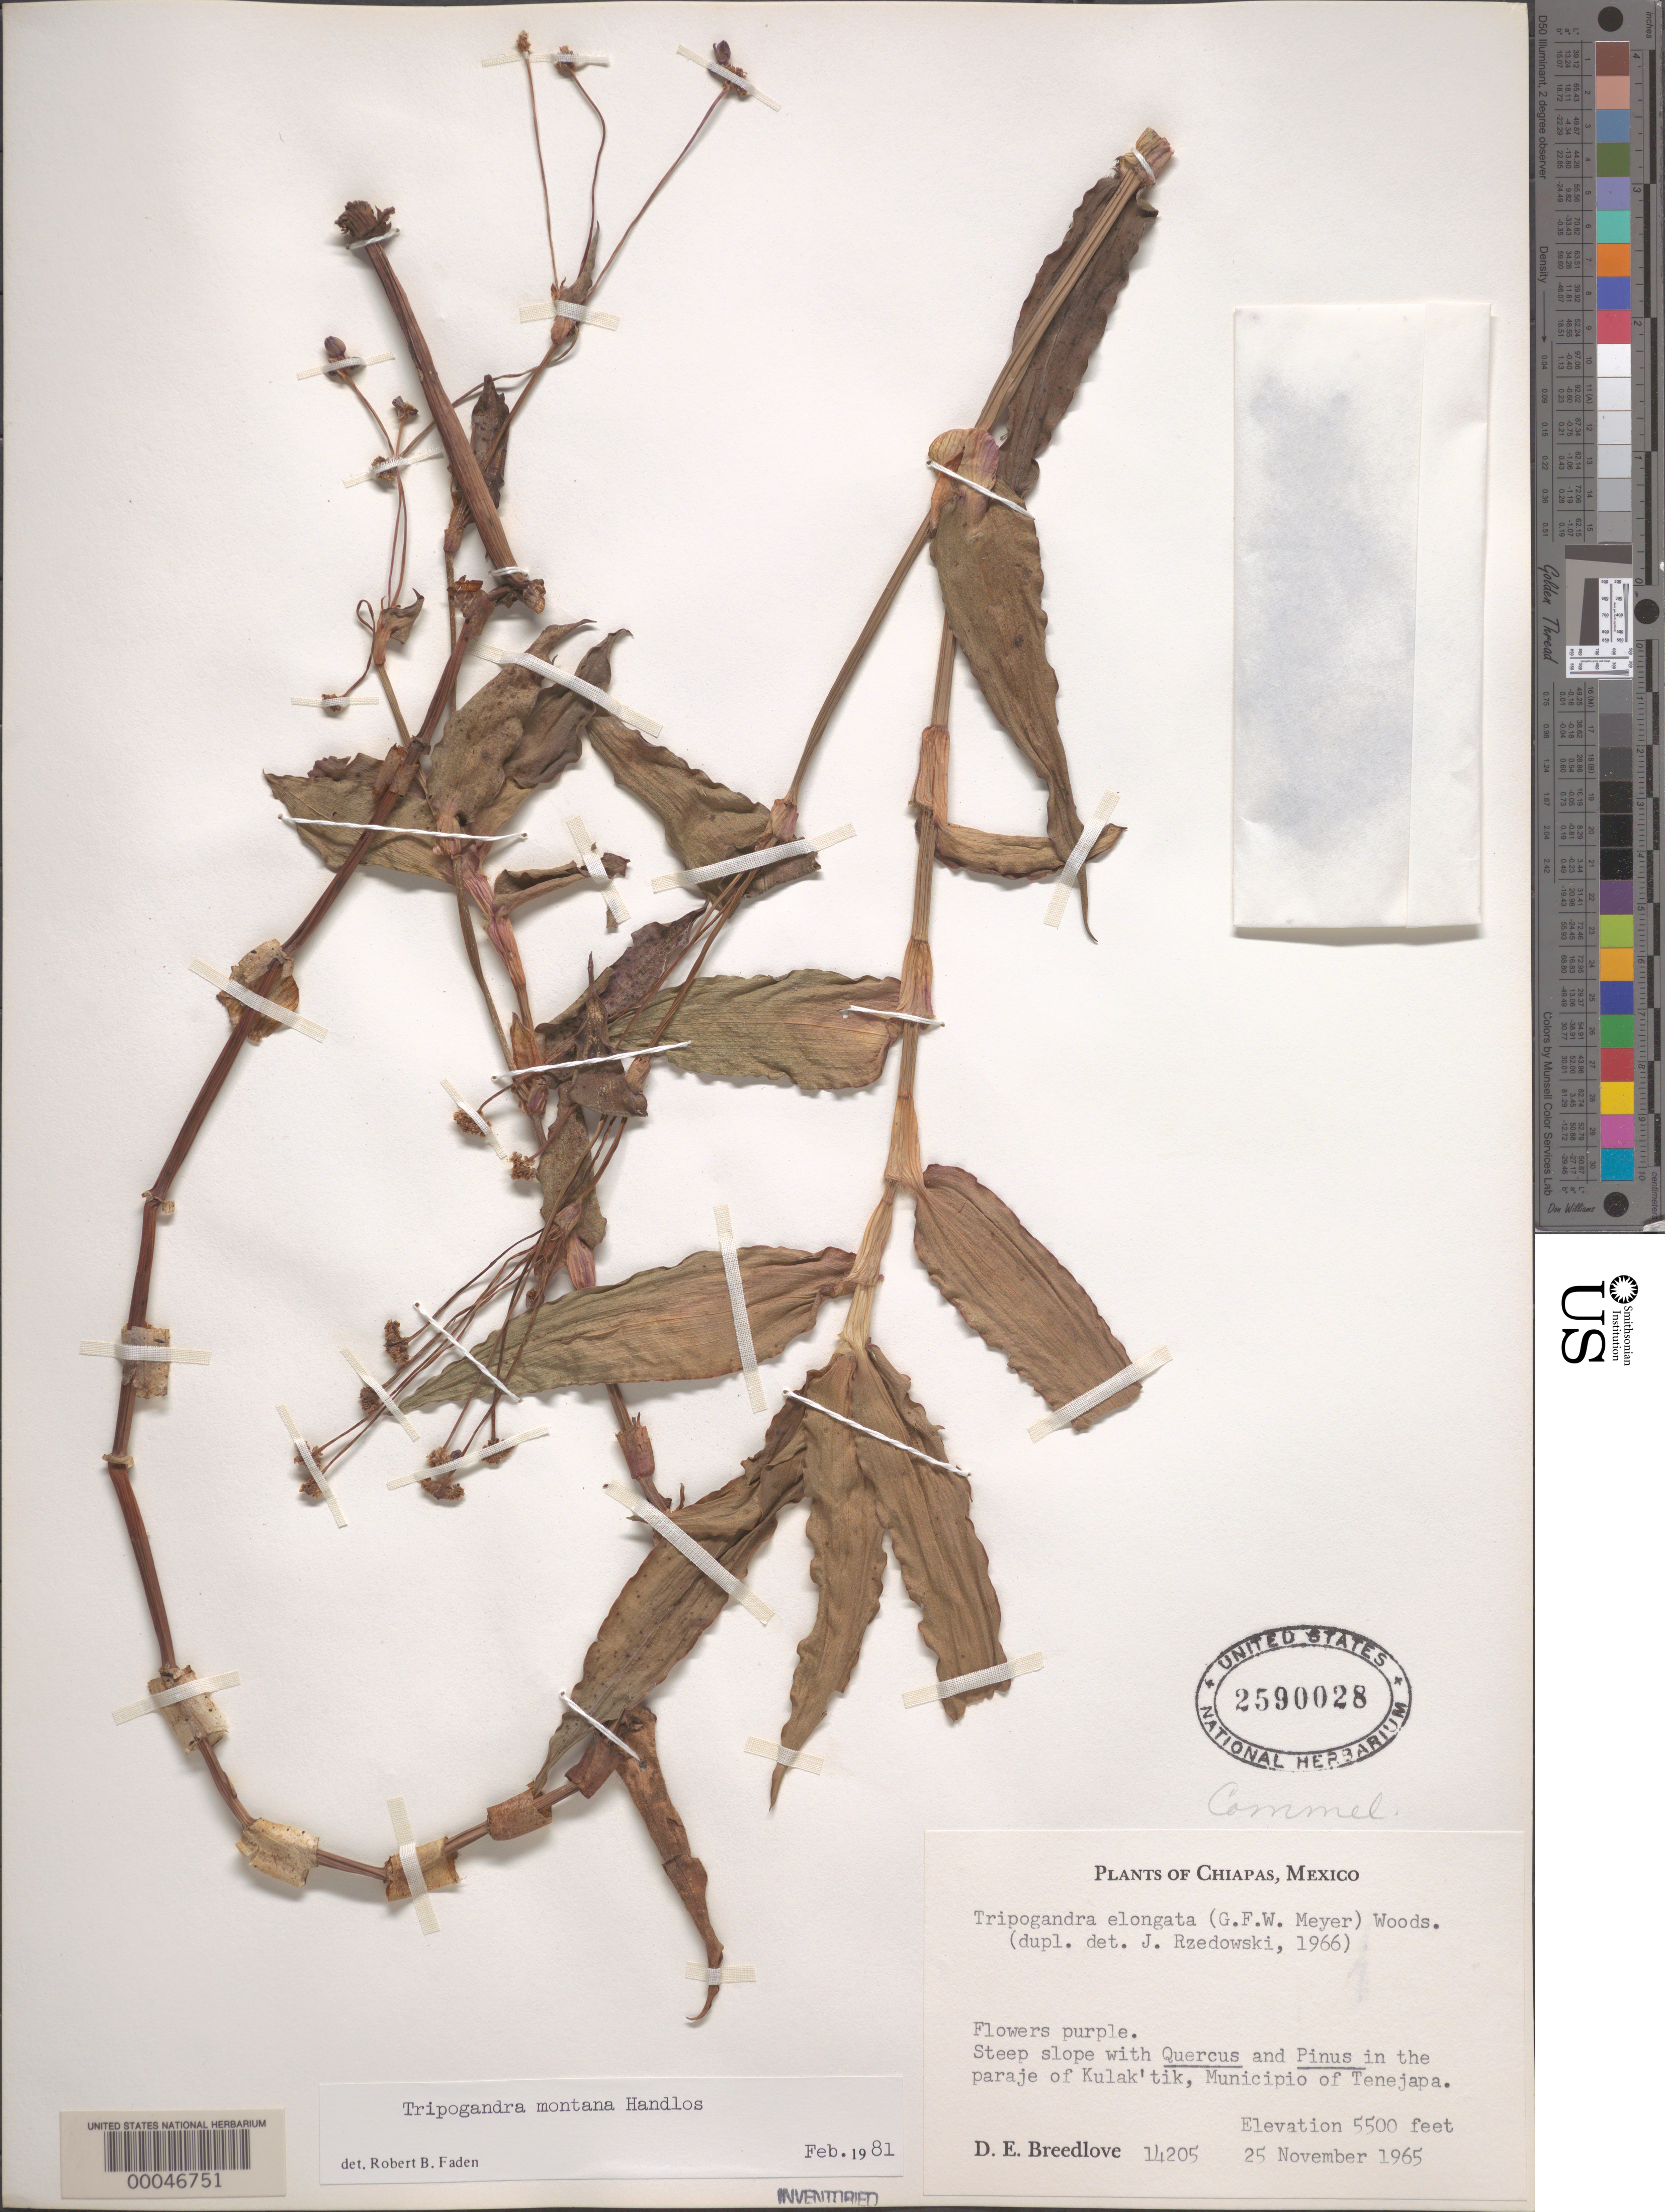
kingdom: Plantae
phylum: Tracheophyta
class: Liliopsida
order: Commelinales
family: Commelinaceae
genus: Tripogandra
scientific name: Tripogandra montana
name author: Handlos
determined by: Faden, Robert B., (US), Smithsonian Institution - National Museum of Natural History (UNITED STATES)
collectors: D. E. Breedlove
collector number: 14205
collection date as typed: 25 Nov 1965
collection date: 1965-11-25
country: Mexico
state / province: Chiapas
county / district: Tenejapa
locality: Kulak' tik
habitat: Steep slope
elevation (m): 1678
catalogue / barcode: US 2590028